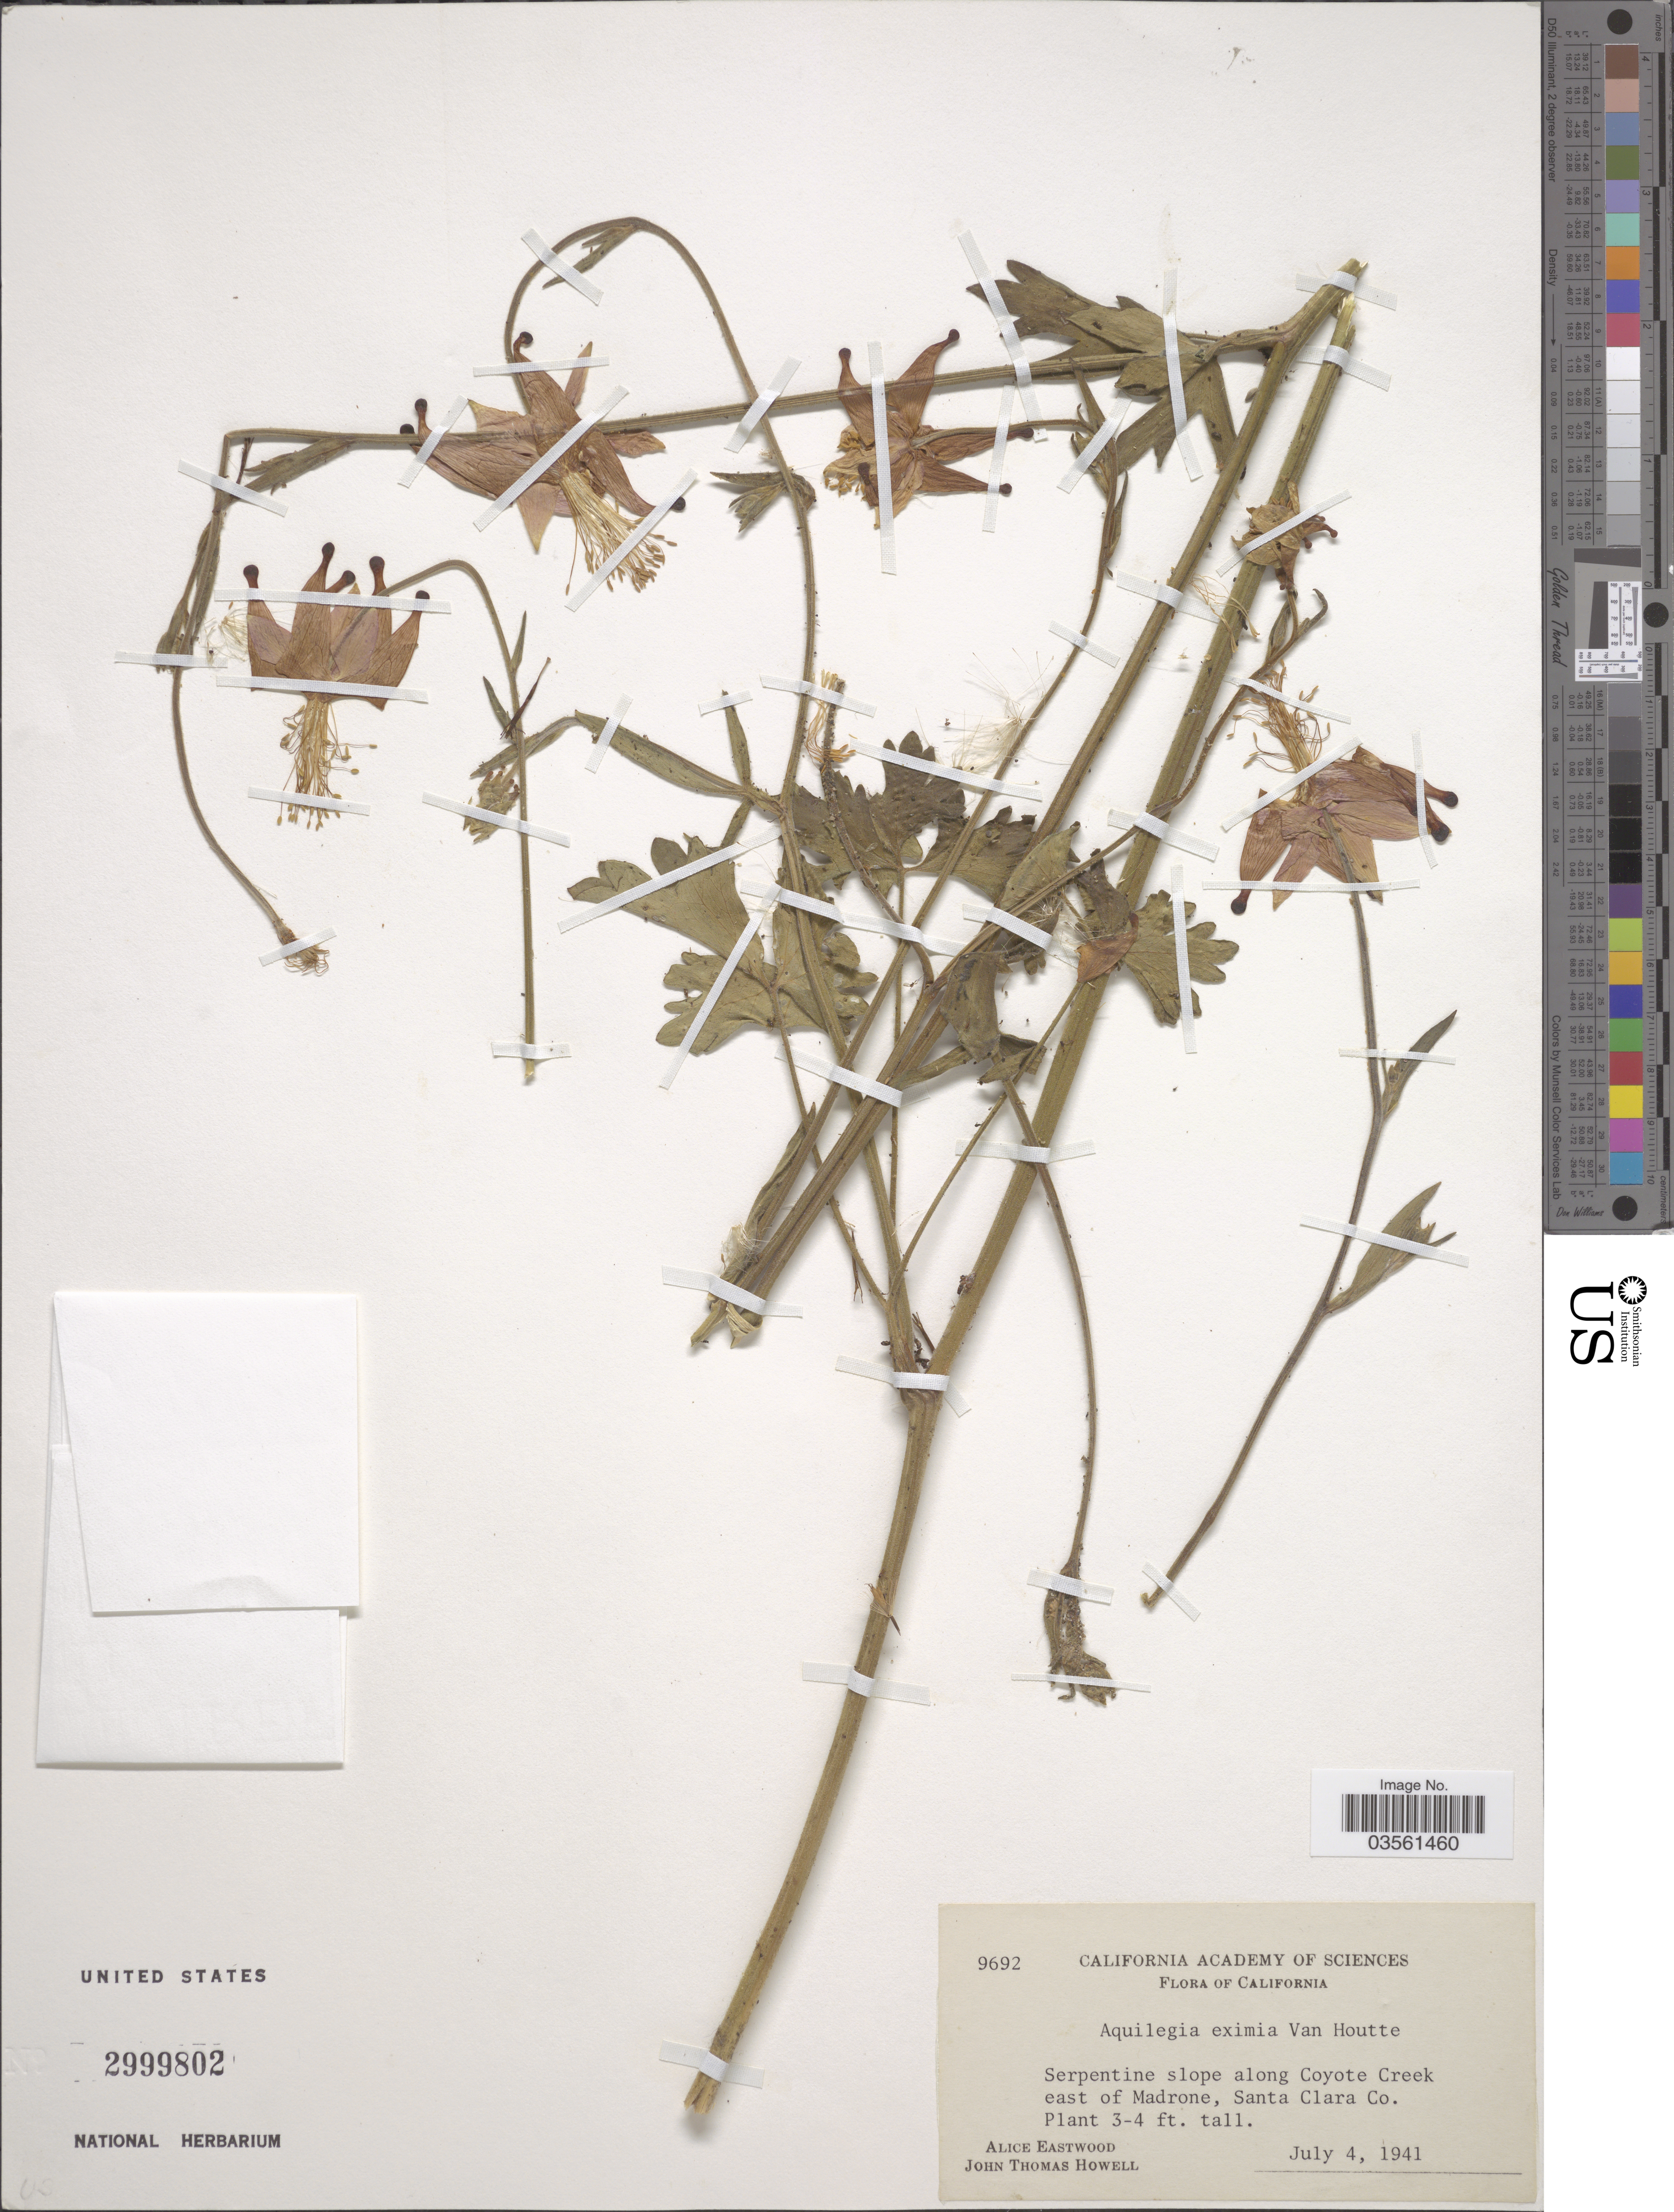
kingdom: Plantae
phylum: Tracheophyta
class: Magnoliopsida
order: Ranunculales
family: Ranunculaceae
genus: Aquilegia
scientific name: Aquilegia eximia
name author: Van Houtte & Planch.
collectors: A. Eastwood & J. T. Howell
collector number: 9692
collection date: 1941-07-04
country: United States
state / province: California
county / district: Santa Clara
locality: Serpentine slope along Coyote Creek east of Madrone, Santa Clara Co.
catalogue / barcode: US 2999802